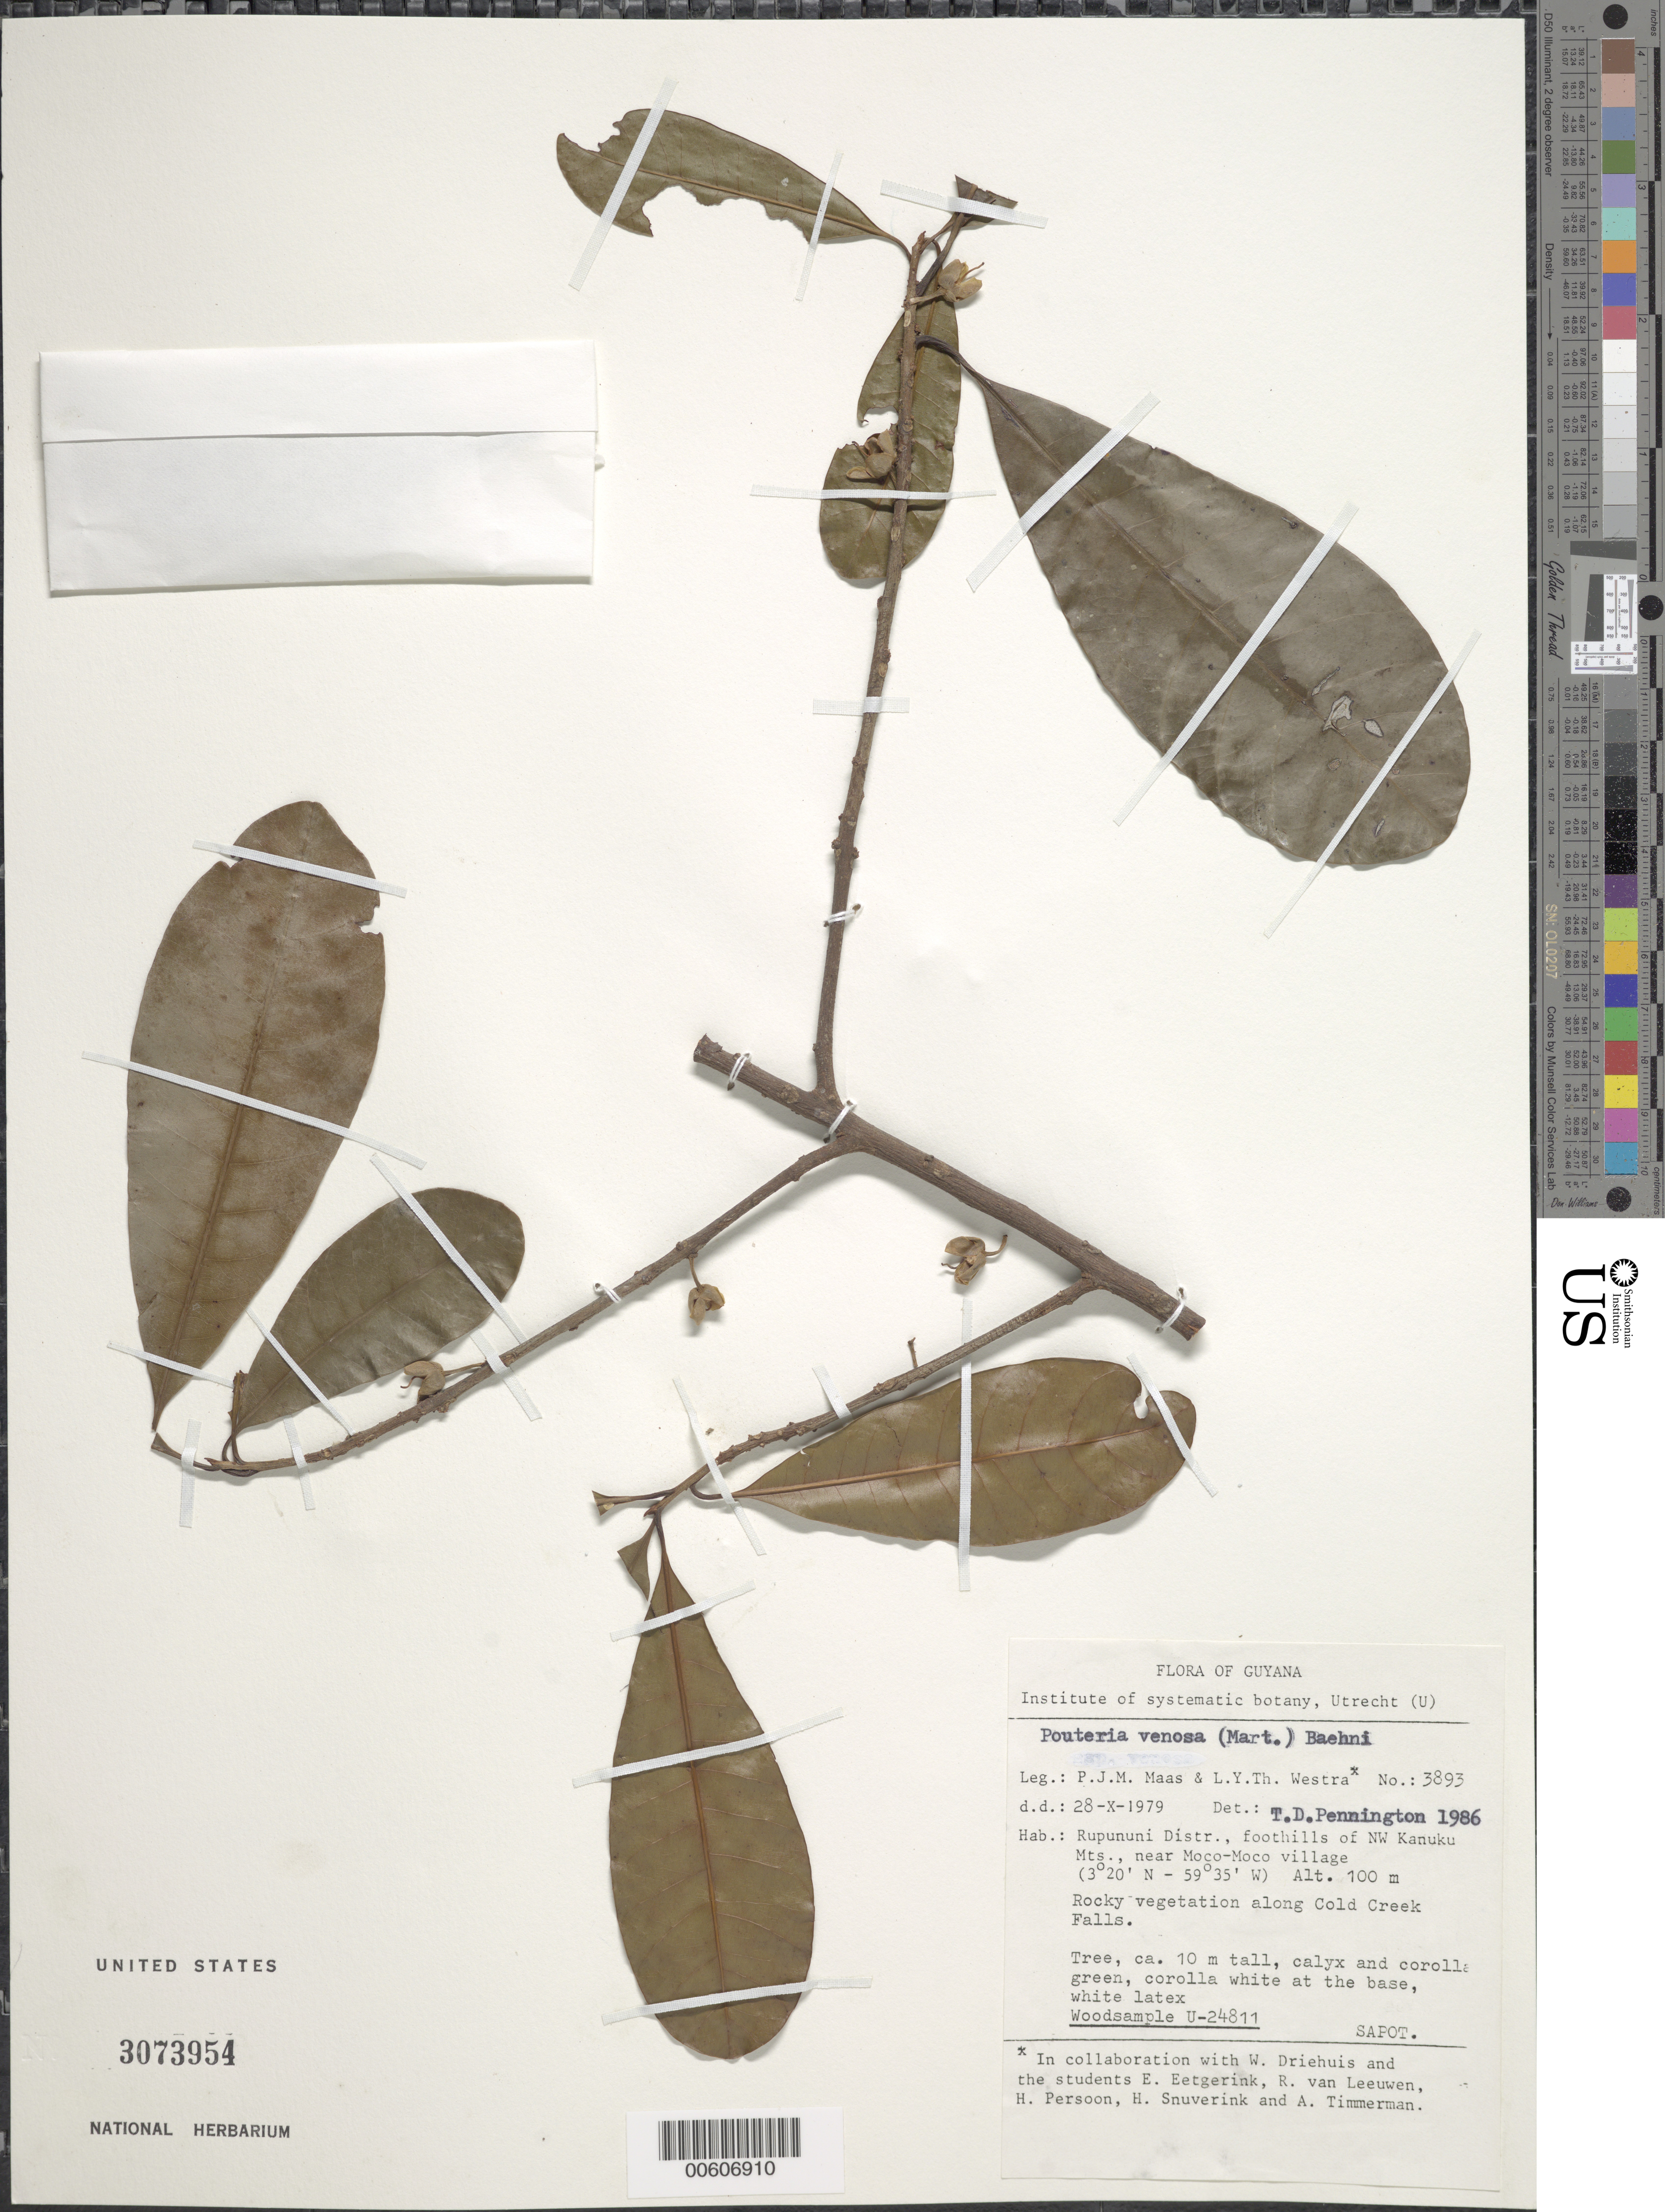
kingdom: Plantae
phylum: Tracheophyta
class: Magnoliopsida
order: Ericales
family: Sapotaceae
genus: Pouteria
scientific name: Pouteria venosa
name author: (Mart.) Baehni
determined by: Pennington, T. D., (K)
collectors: P. Maas, L. Y. T. Westra, W. Driehuis, E. Eetgerink, R. van Leeuwen, H. Persoon, J. H. Snuverink & A. Timmerman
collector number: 3893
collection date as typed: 28-Oct-79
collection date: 1979-10-28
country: Guyana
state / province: U. Takutu-U. Essequibo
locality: Moco-Moco village, vic; foothills of NW Kanuku Mts.; along Cold Creek Falls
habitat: Rocky vegetation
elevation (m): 100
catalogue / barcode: US 3073954